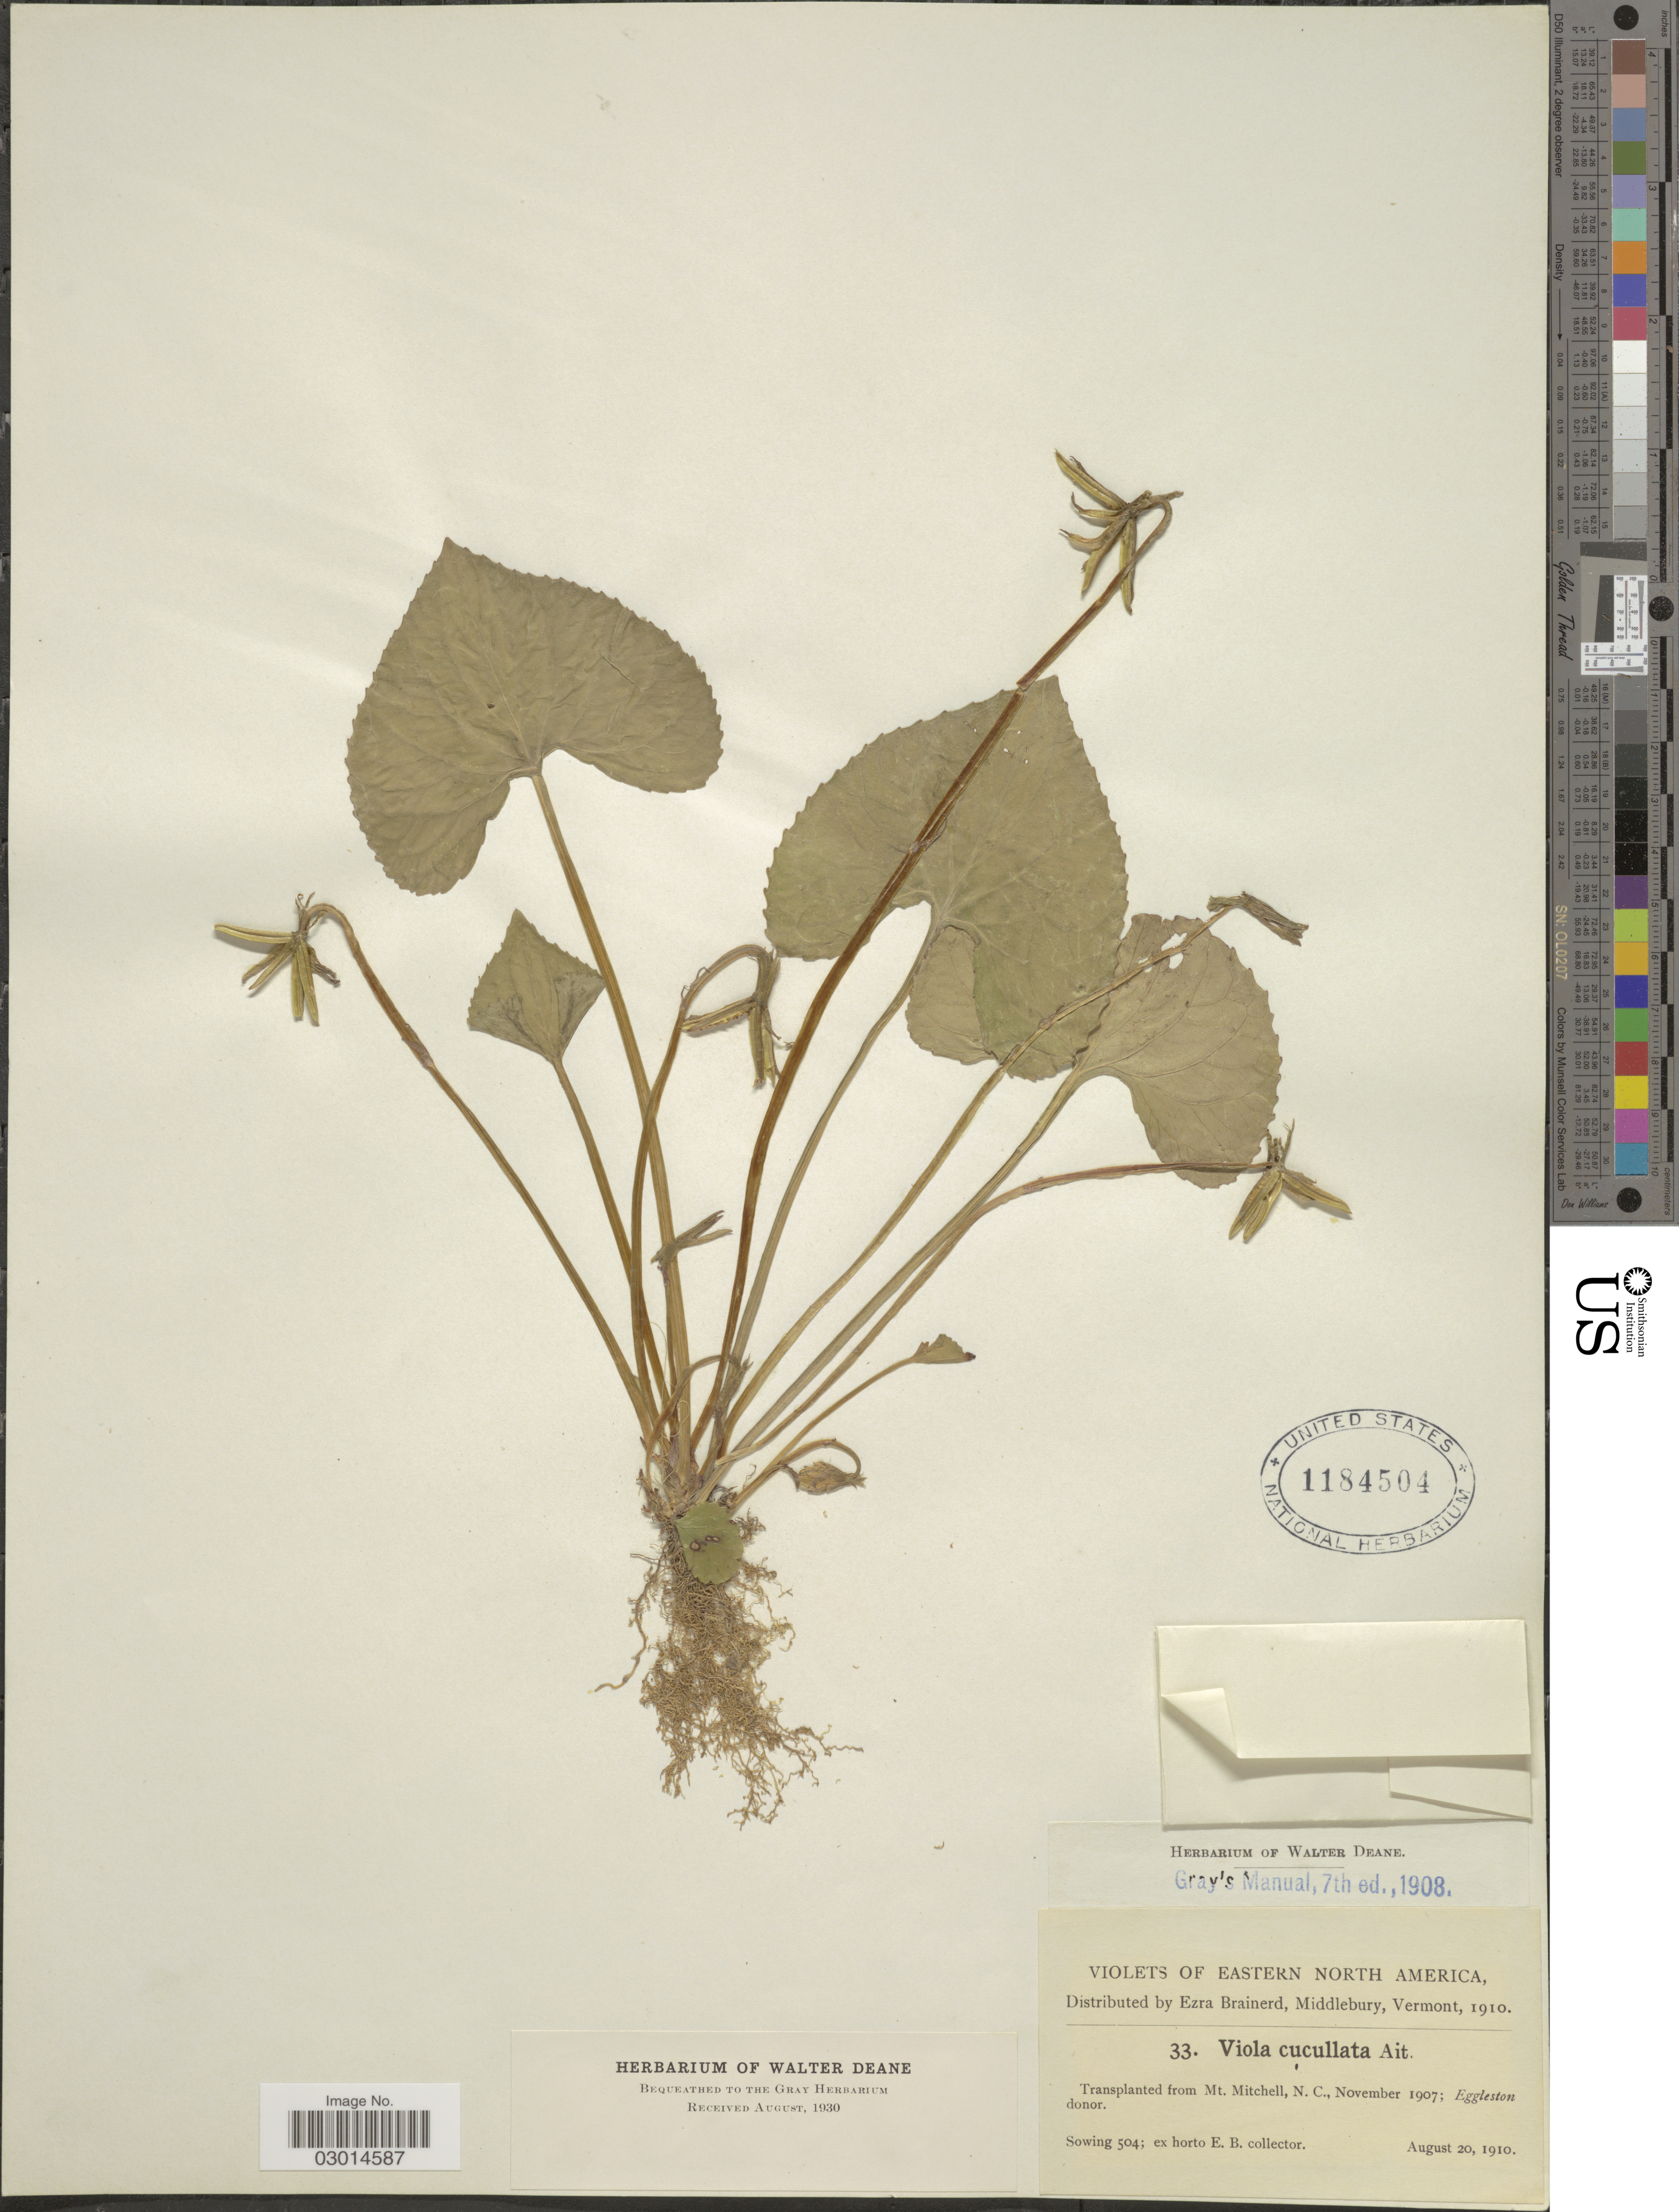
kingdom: Plantae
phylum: Tracheophyta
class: Magnoliopsida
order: Malpighiales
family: Violaceae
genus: Viola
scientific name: Viola cucullata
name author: Aiton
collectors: ex herb. Ezra Brainerd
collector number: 33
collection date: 1910-08-20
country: United States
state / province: North Carolina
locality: Eastern North America. Transplanted from Mt. Mitchell, N. C.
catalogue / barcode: US 1184504